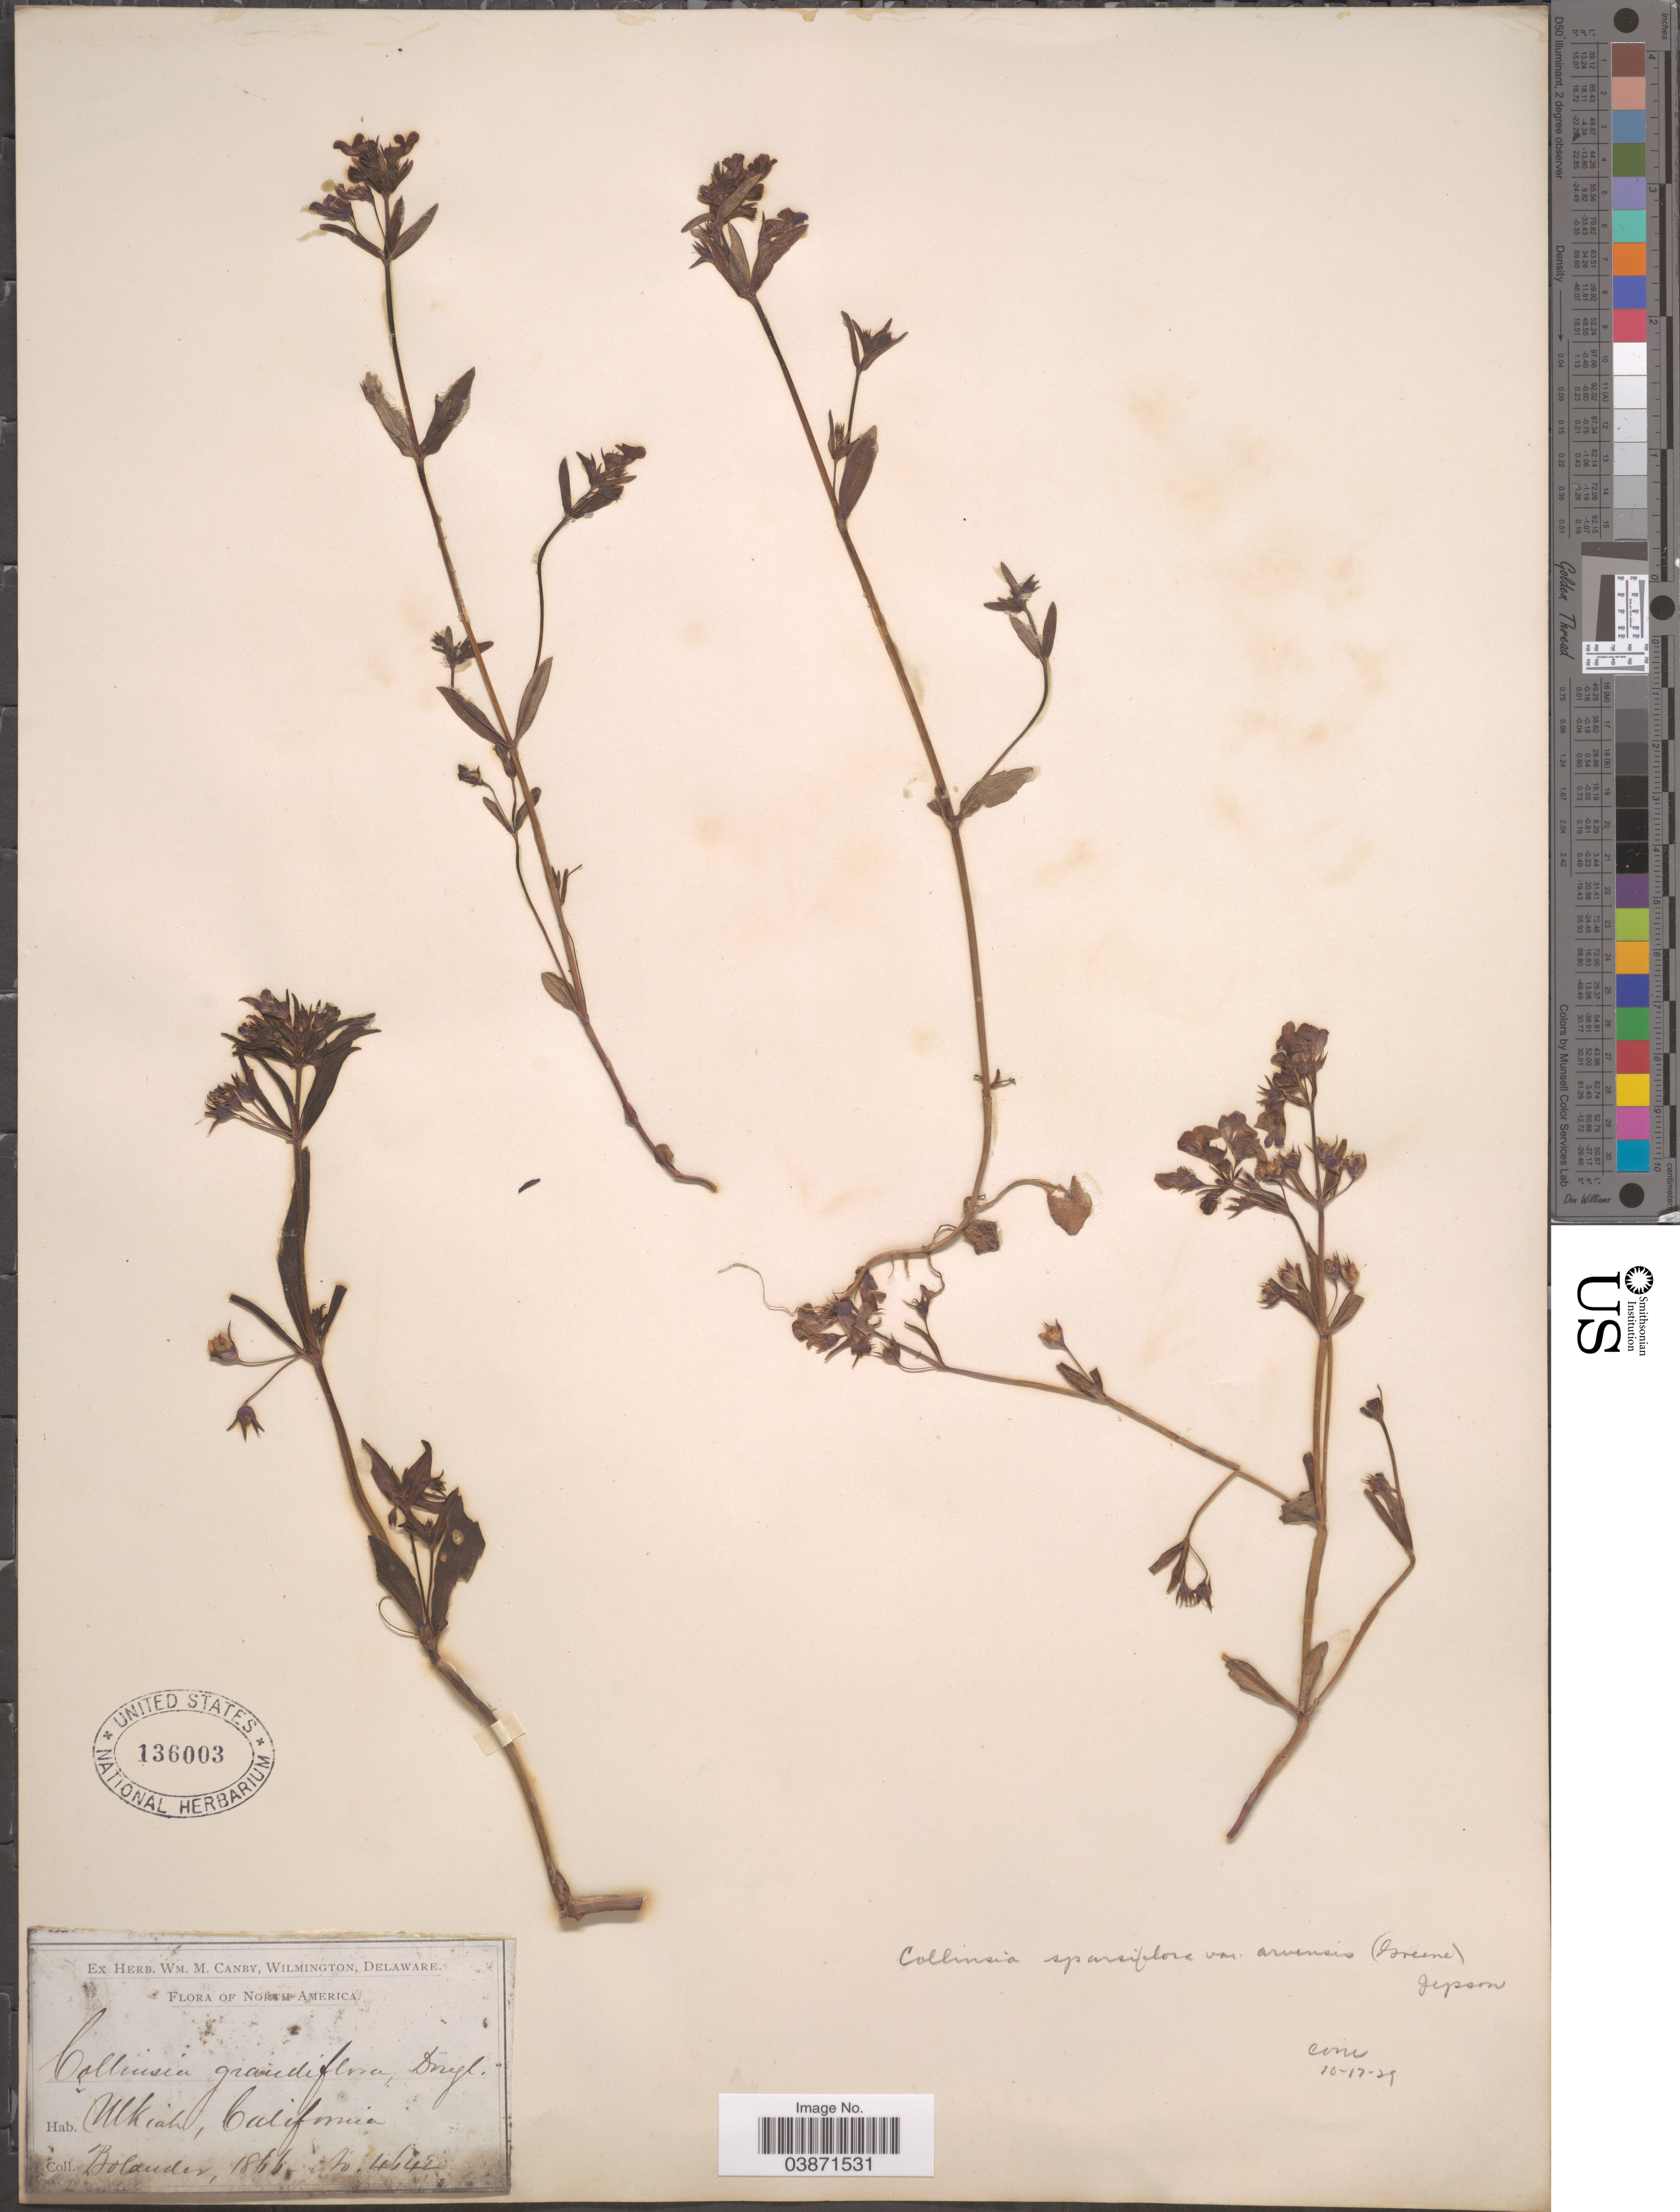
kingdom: Plantae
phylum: Tracheophyta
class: Magnoliopsida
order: Lamiales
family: Plantaginaceae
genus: Collinsia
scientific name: Collinsia sparsiflora var. arvensis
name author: (Greene) Jeps.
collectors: -. Bolander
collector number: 4642*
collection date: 1866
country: United States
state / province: California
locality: Ukiah.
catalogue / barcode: US 136003